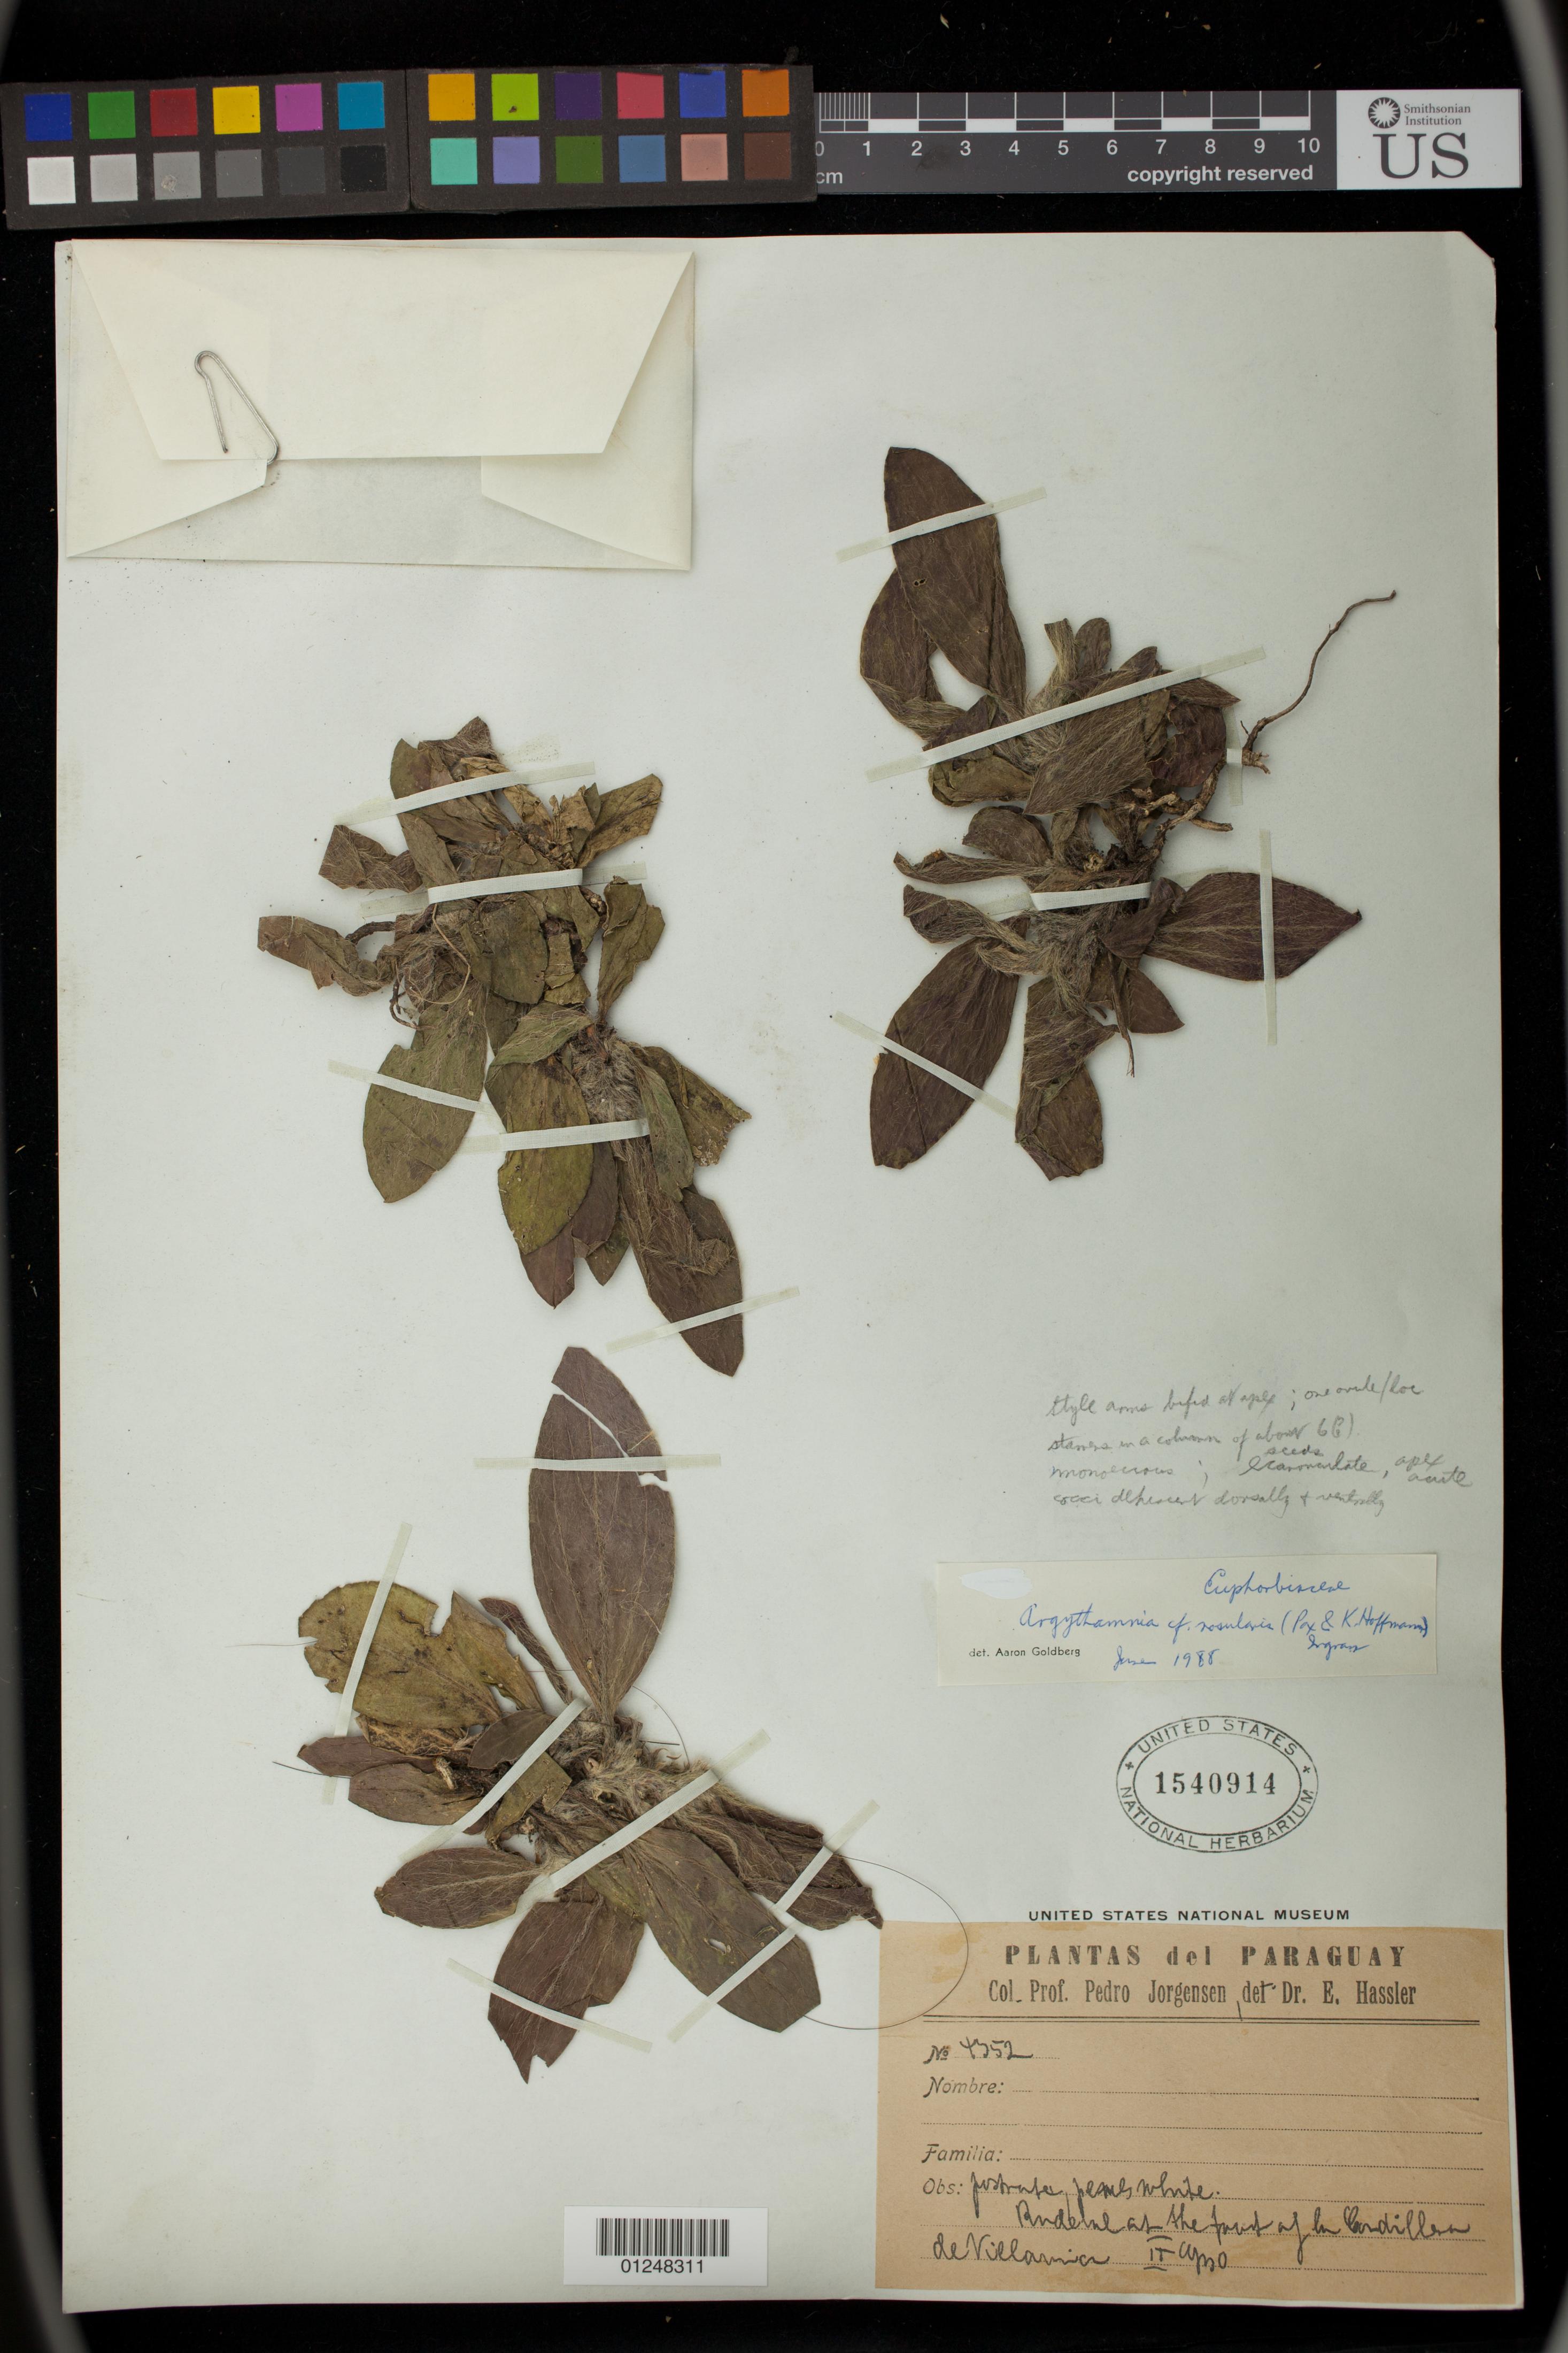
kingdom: Plantae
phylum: Tracheophyta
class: Magnoliopsida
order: Malpighiales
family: Euphorbiaceae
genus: Argythamnia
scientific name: Argythamnia rosularis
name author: (Pax & K. Hoffm.) J.W. Ingram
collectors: P. Jorgensen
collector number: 4552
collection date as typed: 10 Feb 1909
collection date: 1909-02-10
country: Paraguay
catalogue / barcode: US 1540914